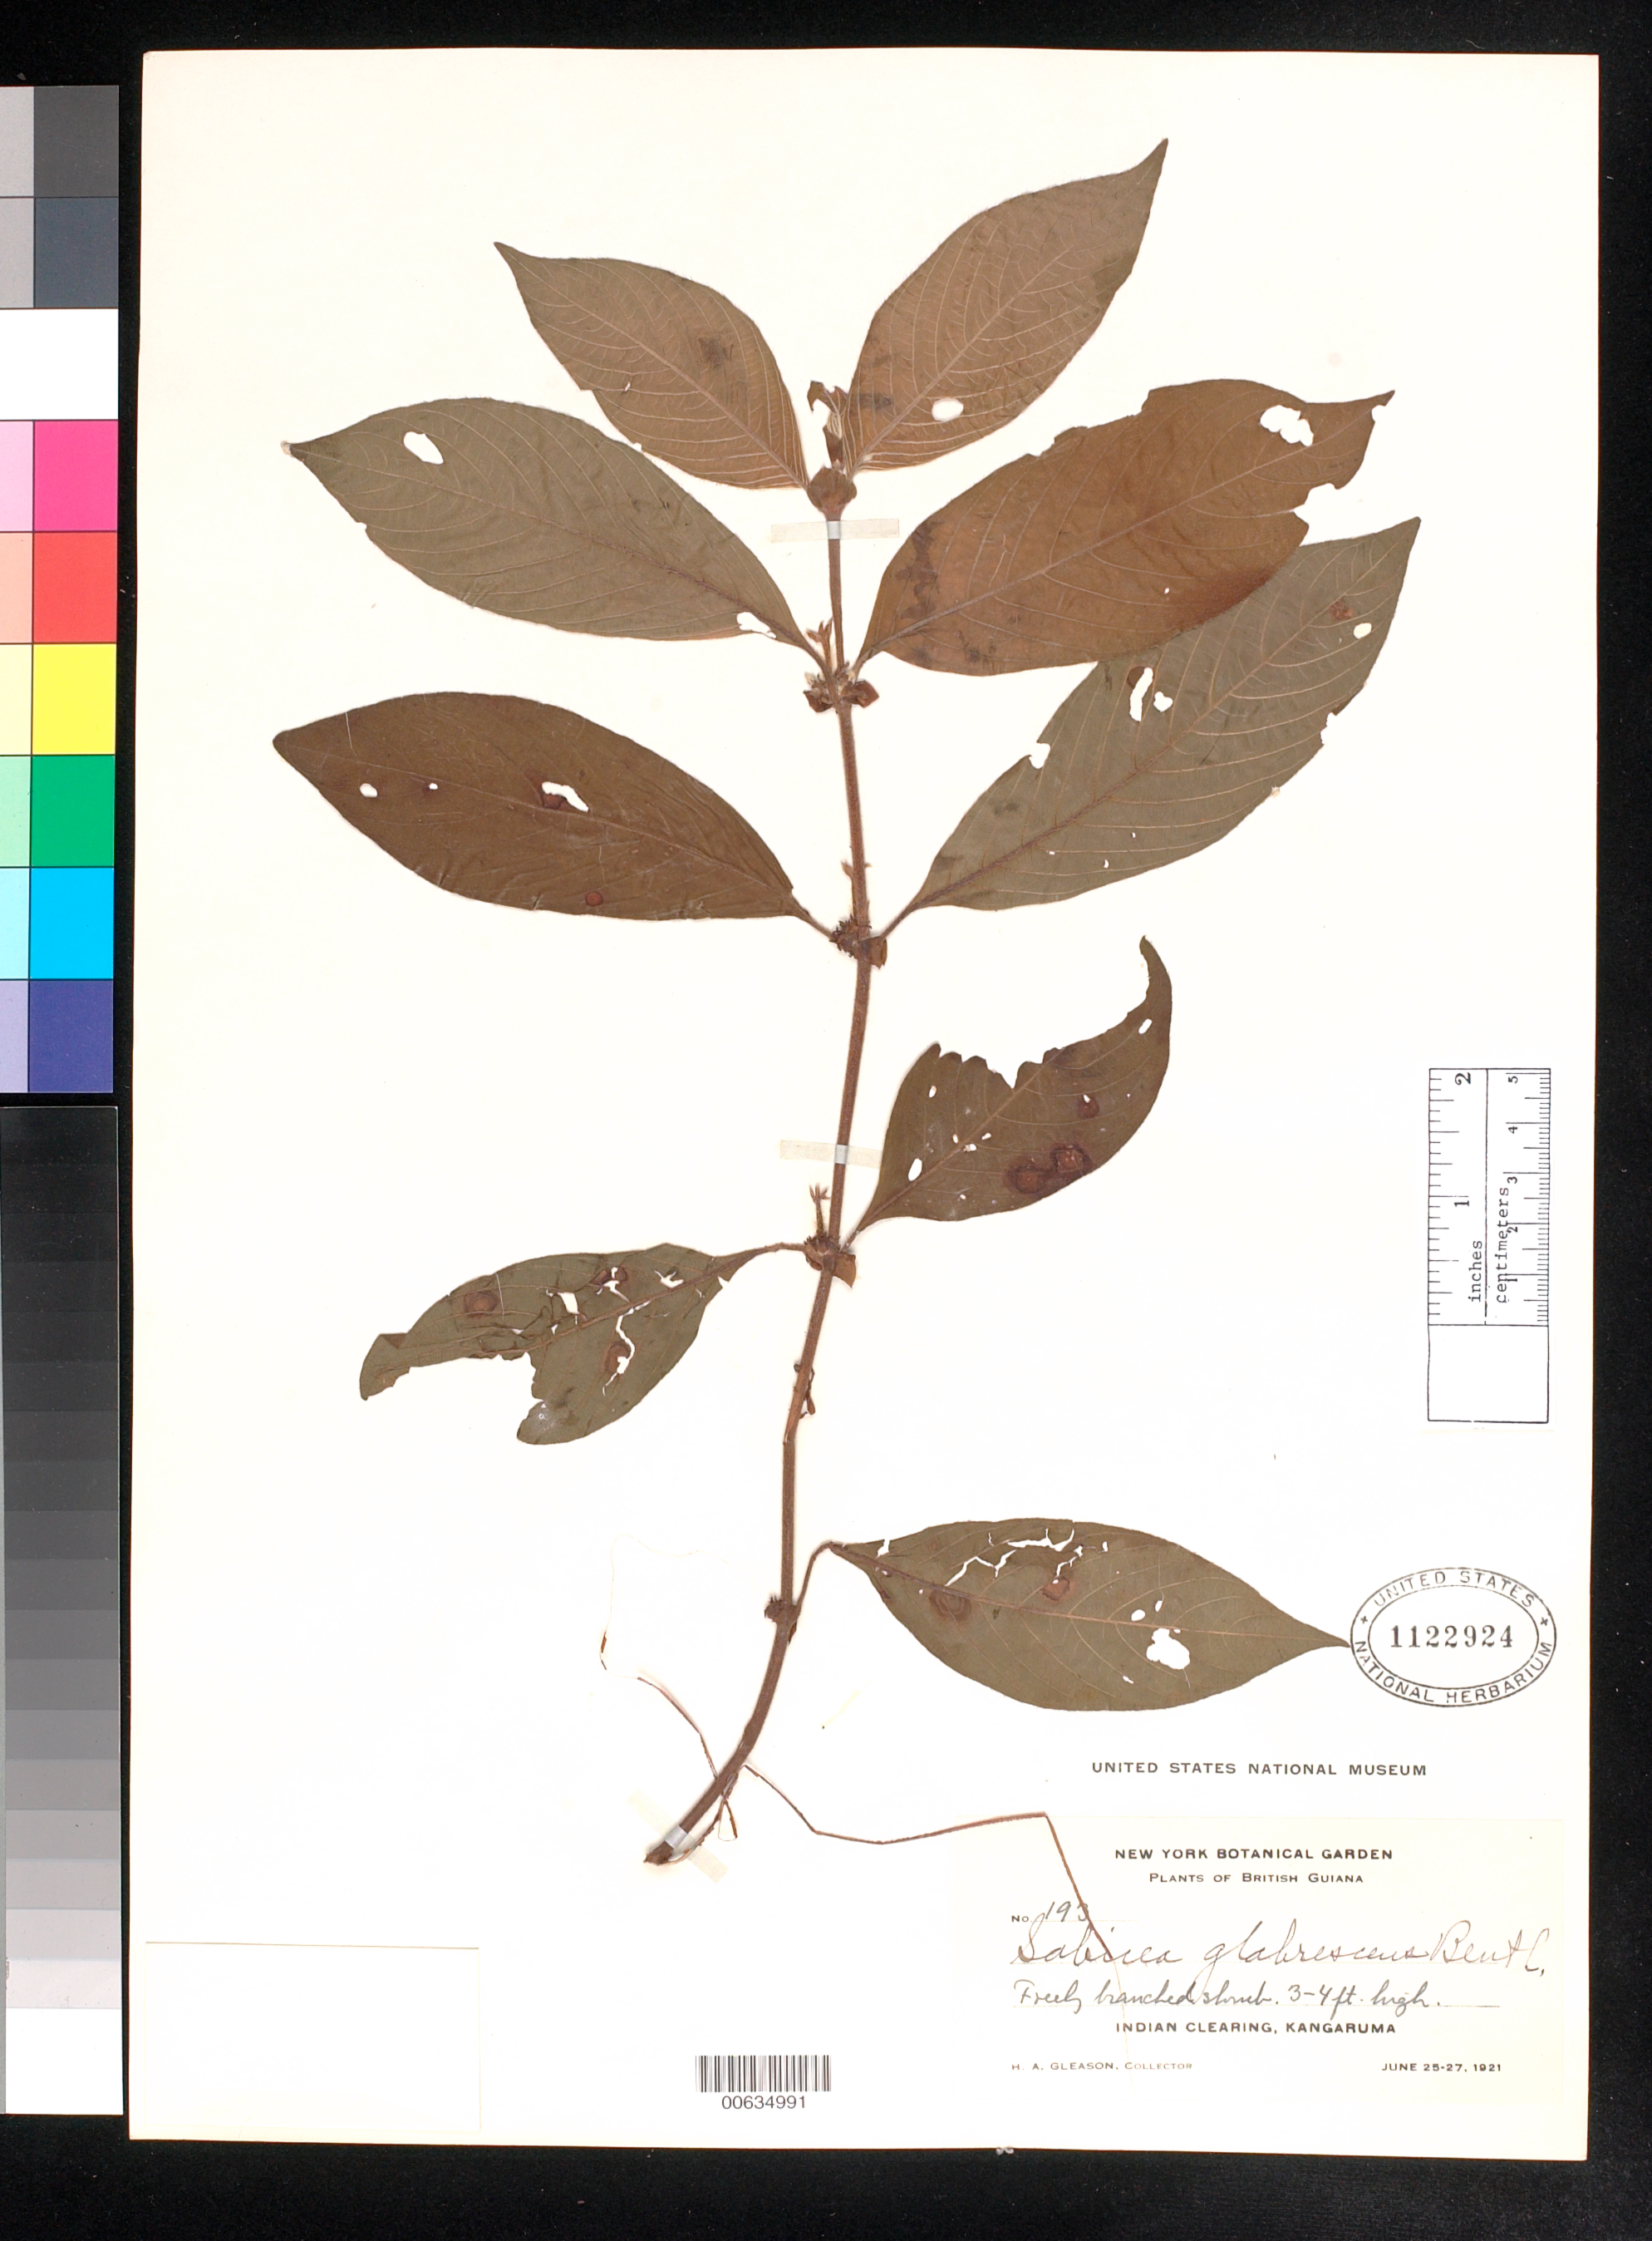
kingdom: Plantae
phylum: Tracheophyta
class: Magnoliopsida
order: Gentianales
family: Rubiaceae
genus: Sabicea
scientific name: Sabicea glabrescens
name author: Benth.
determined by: Delprete, P. G., Herb. de Guyane Cay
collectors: H. A. Gleason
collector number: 193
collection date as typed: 25-Jun-21 to 27-Jun-21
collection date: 1921-06-25/1921-06-27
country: Guyana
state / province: Potaro-Siparuni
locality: Kangaruma, Indian clearing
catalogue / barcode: US 1122924